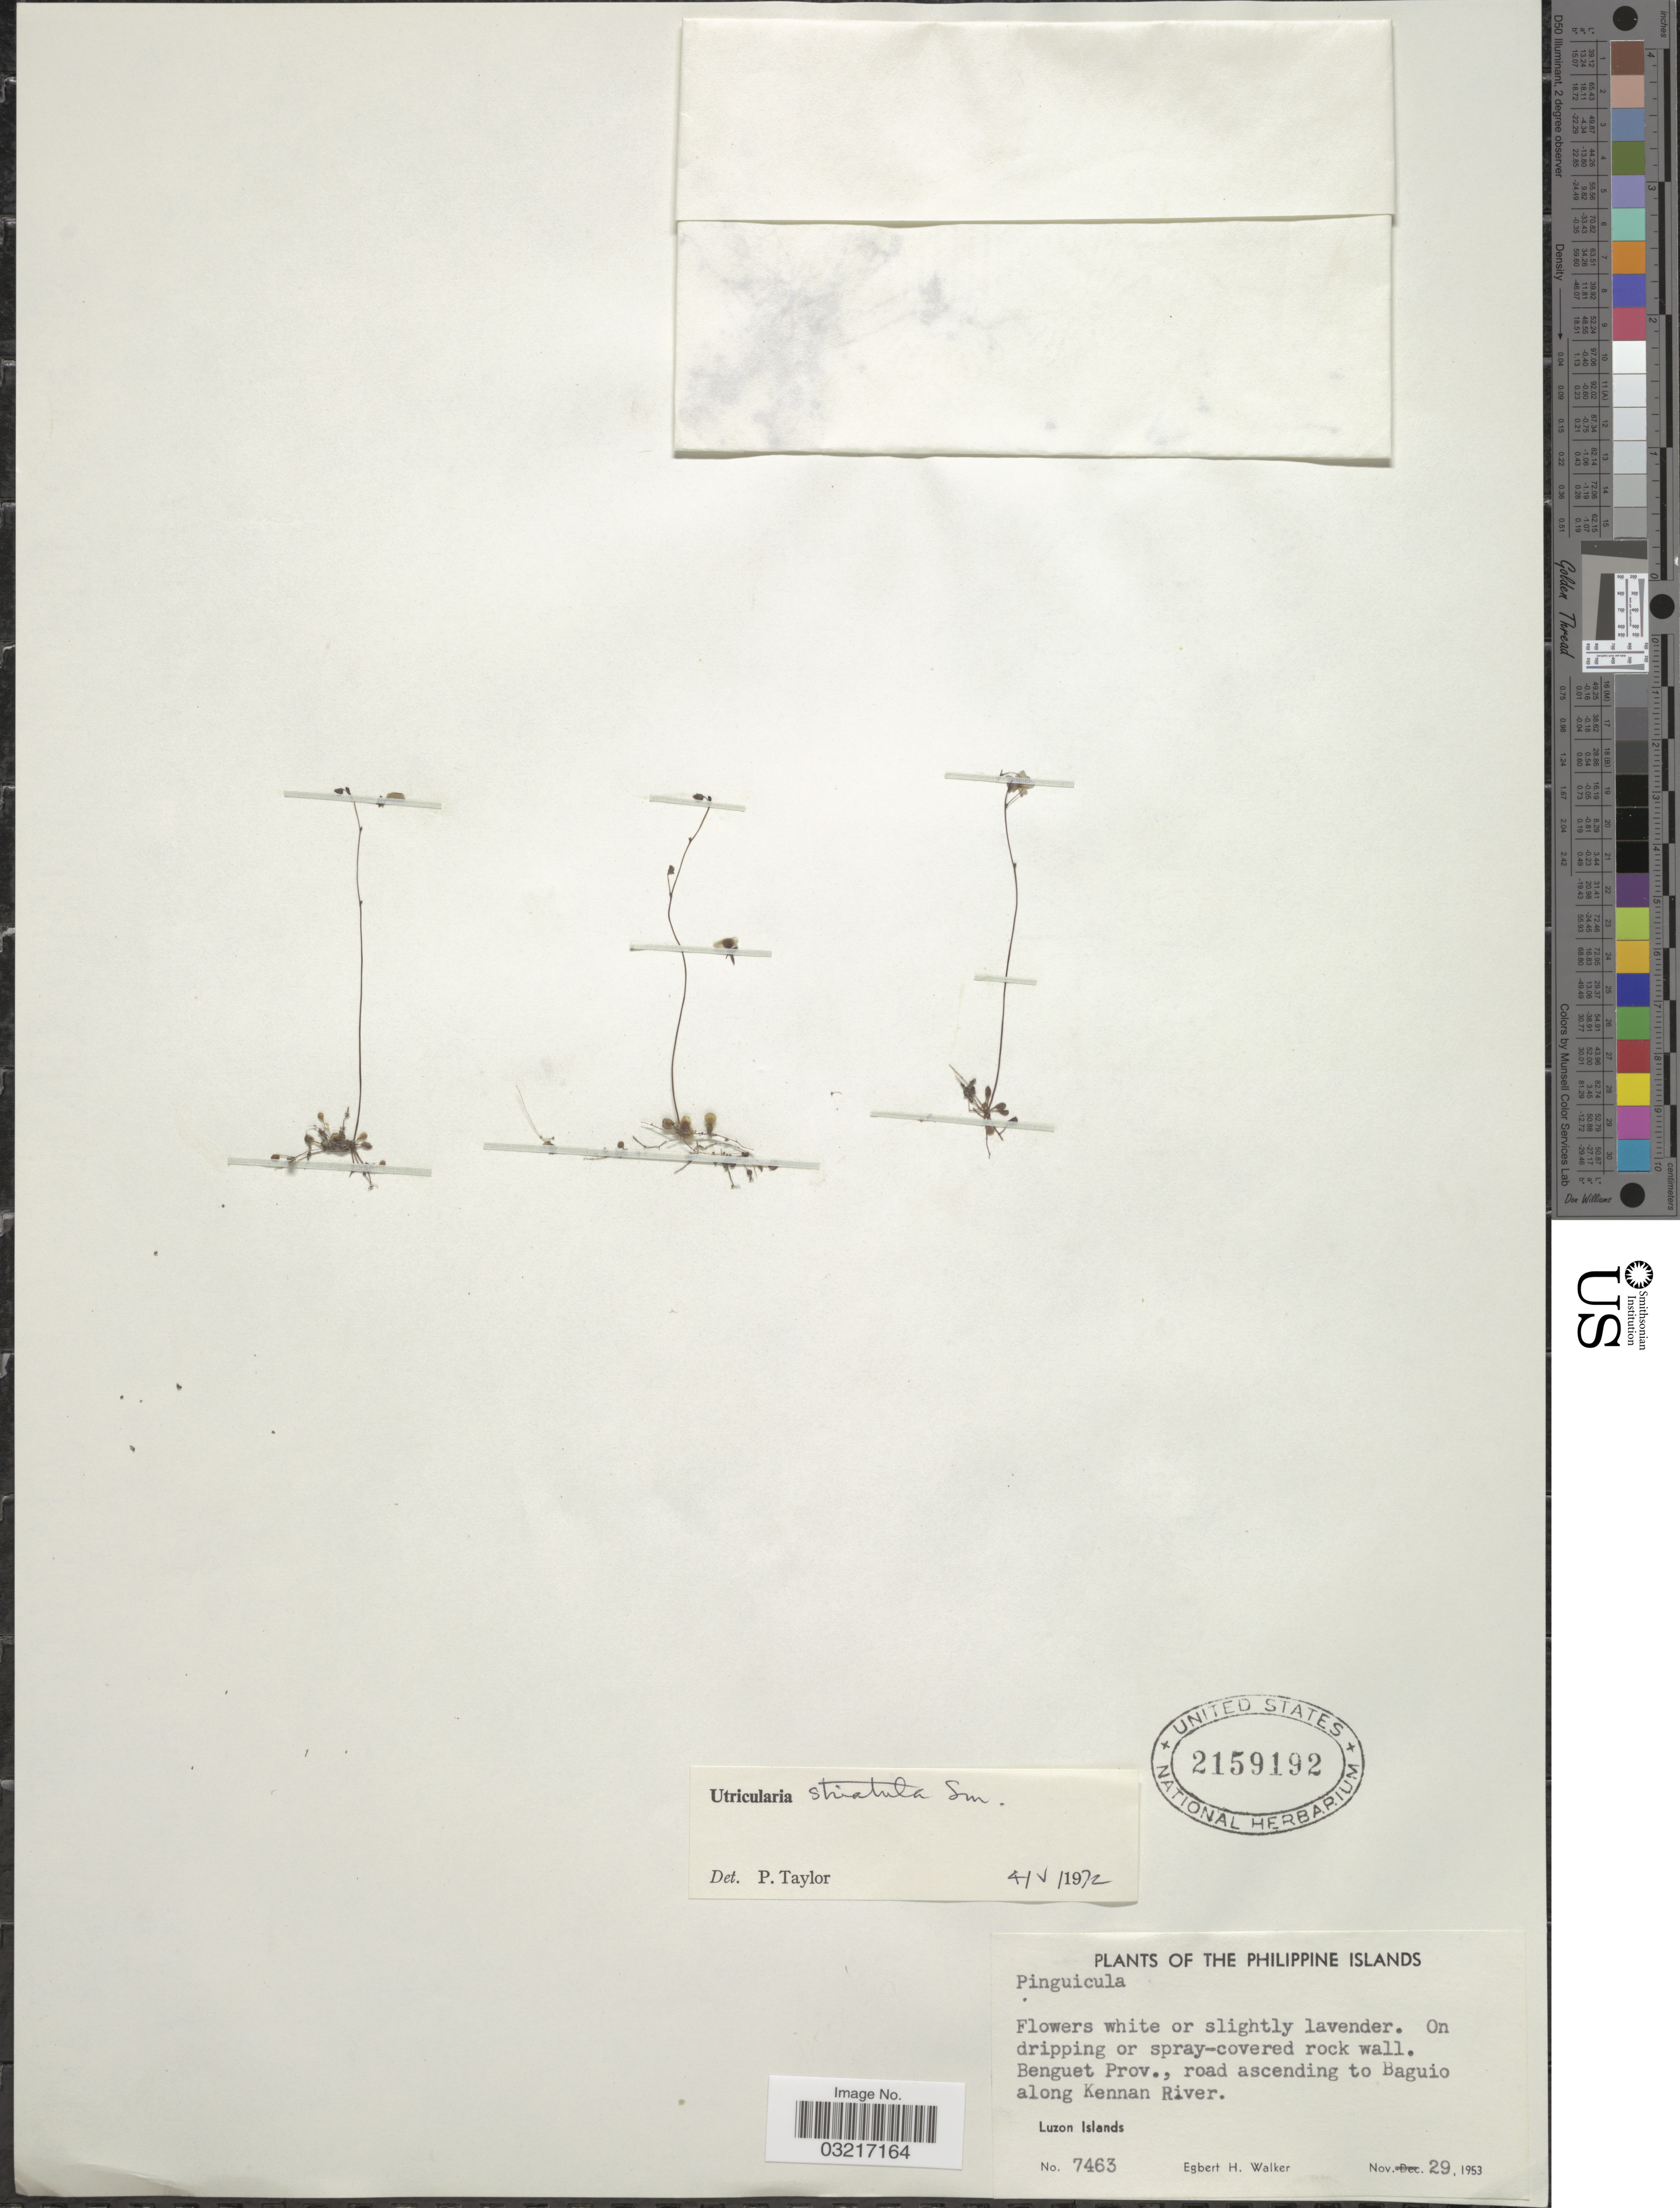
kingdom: Plantae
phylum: Tracheophyta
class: Magnoliopsida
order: Lamiales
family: Lentibulariaceae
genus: Utricularia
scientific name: Utricularia striatula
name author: Sm.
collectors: E. H. Walker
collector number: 7463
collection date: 1953-11-29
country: Philippines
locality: The Philippine Islands. Benguet Prov., road ascending to Baguio along Kennan River. Luzon Islands.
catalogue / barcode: US 2159192